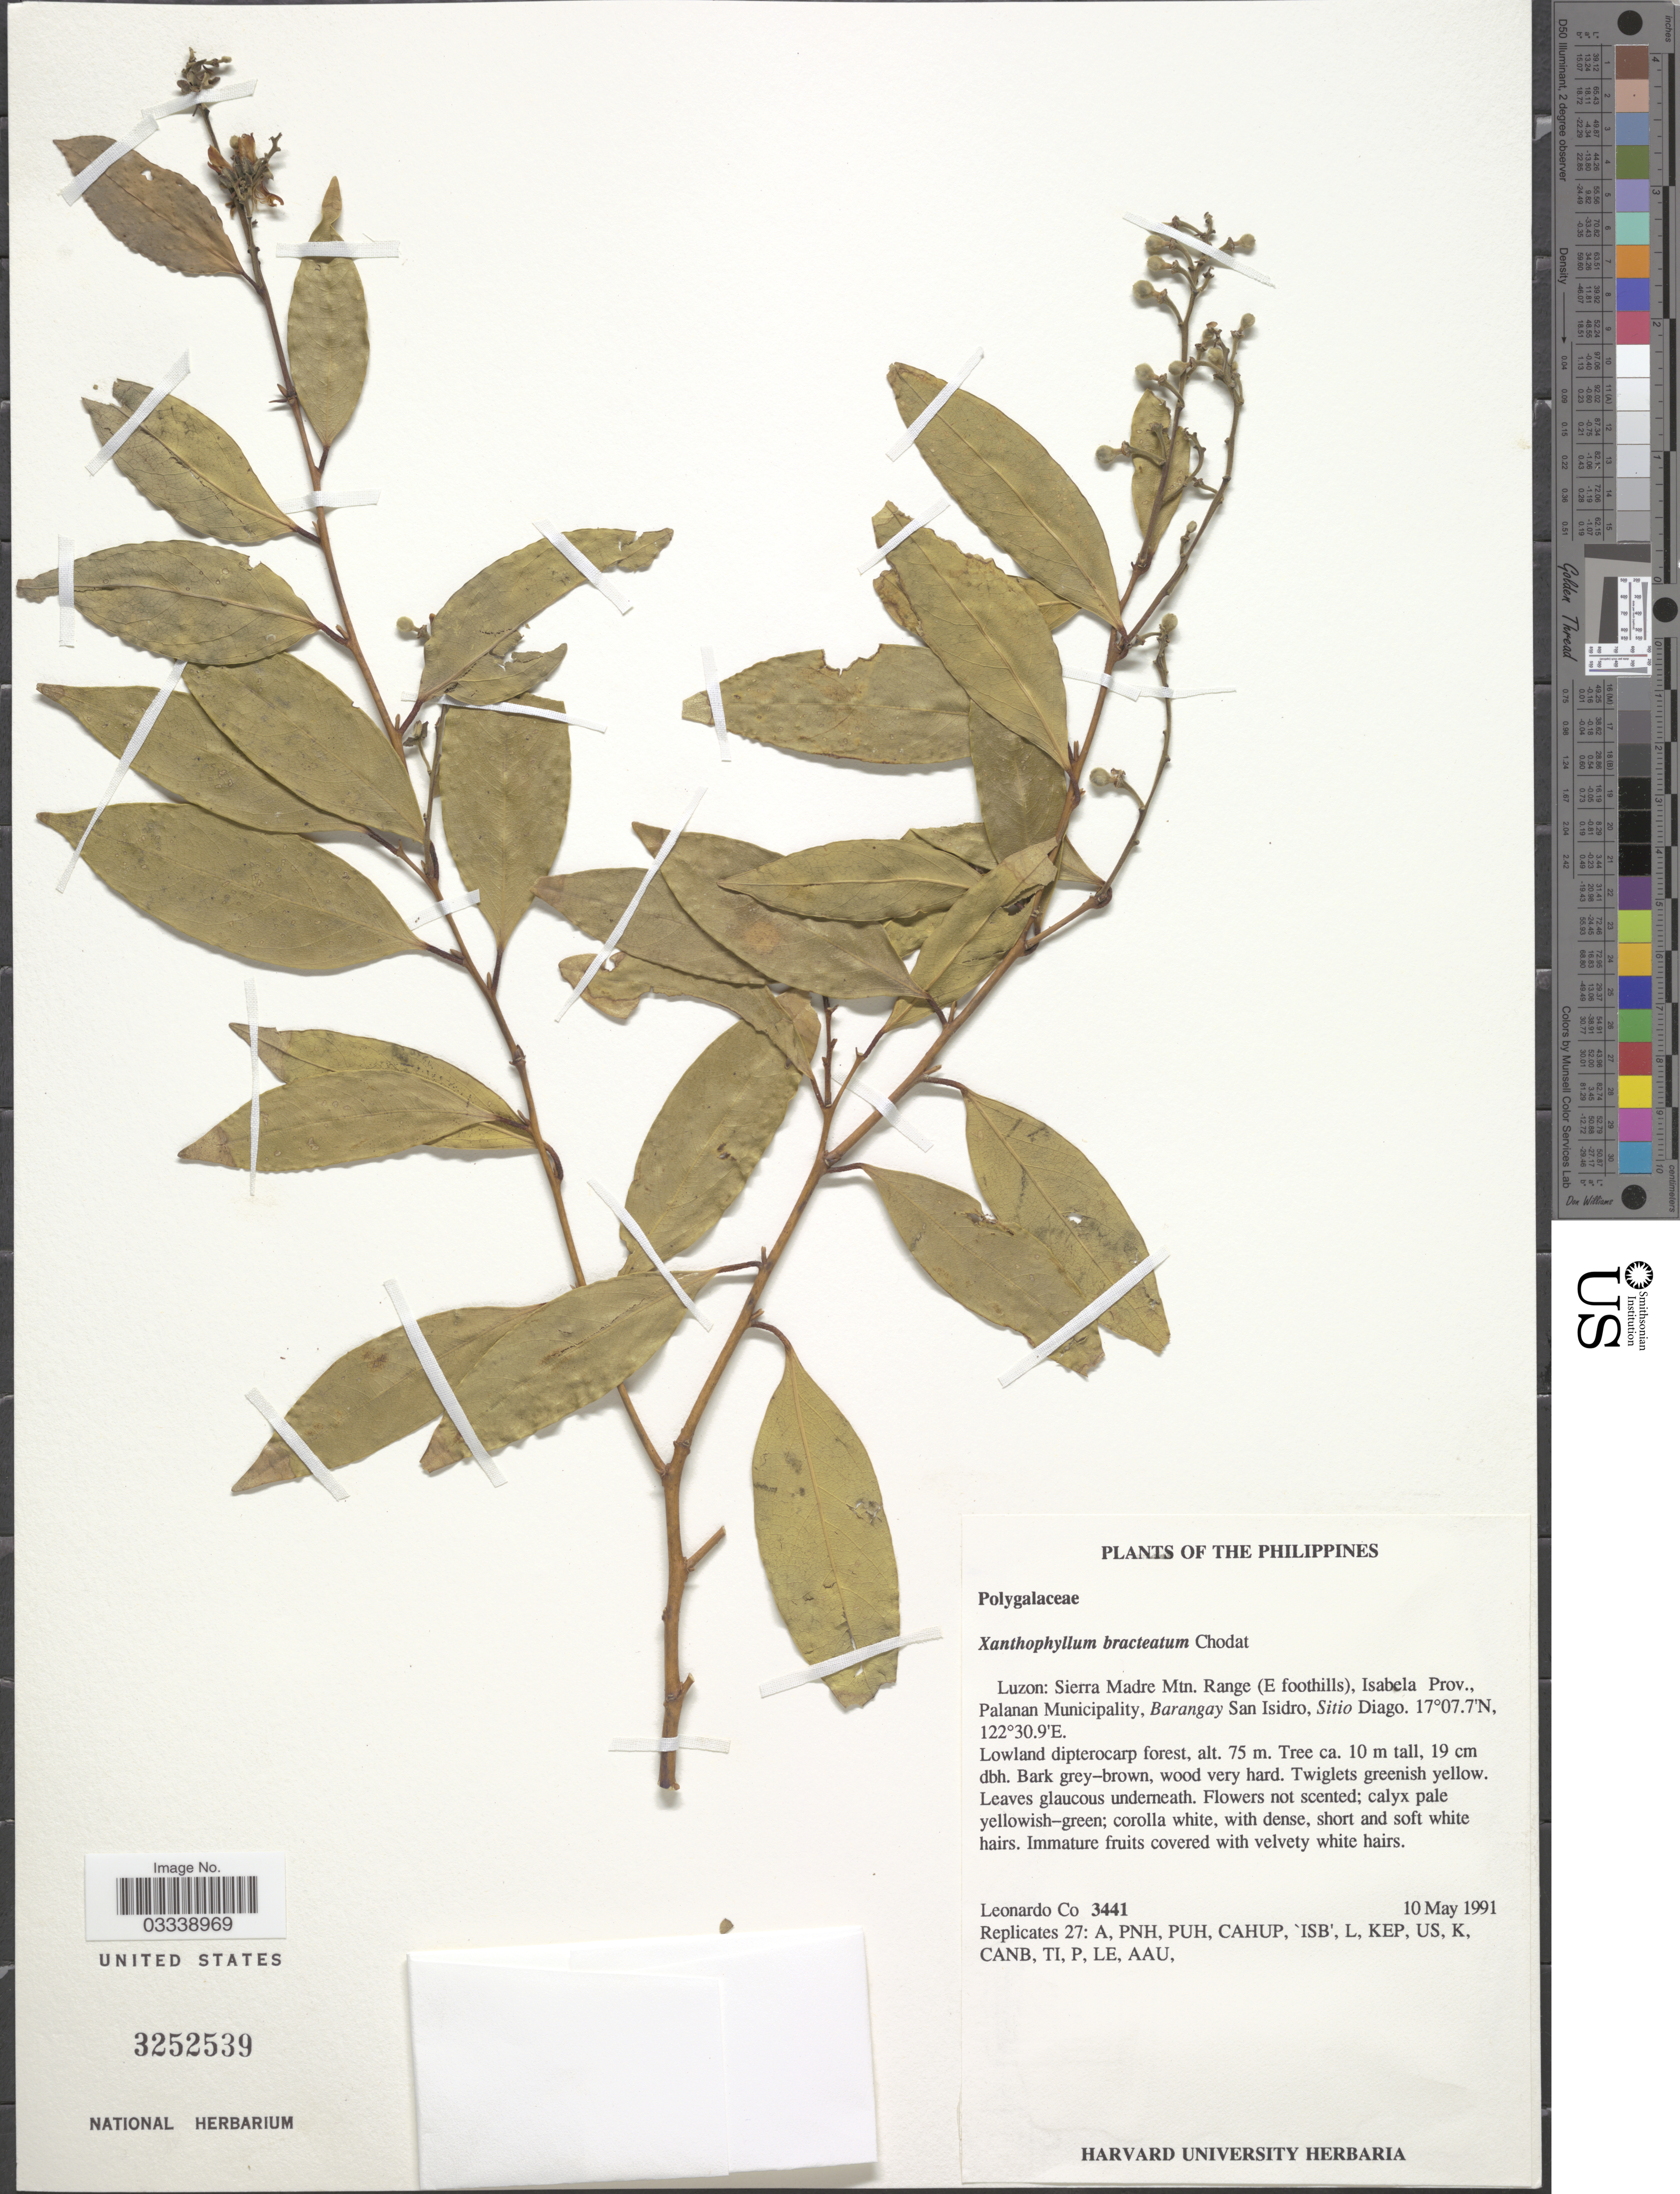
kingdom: Plantae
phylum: Tracheophyta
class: Magnoliopsida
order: Fabales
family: Polygalaceae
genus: Xanthophyllum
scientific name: Xanthophyllum bracteatum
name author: Chodat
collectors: L. Co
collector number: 3441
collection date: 1991-05-10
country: Philippines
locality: Luzon: Sierra Madre Mtn. Range (E foothills), Isabela Prov., Palanan Municipality, Barangay San Isidro, Sitio Diago.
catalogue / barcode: US 3252539